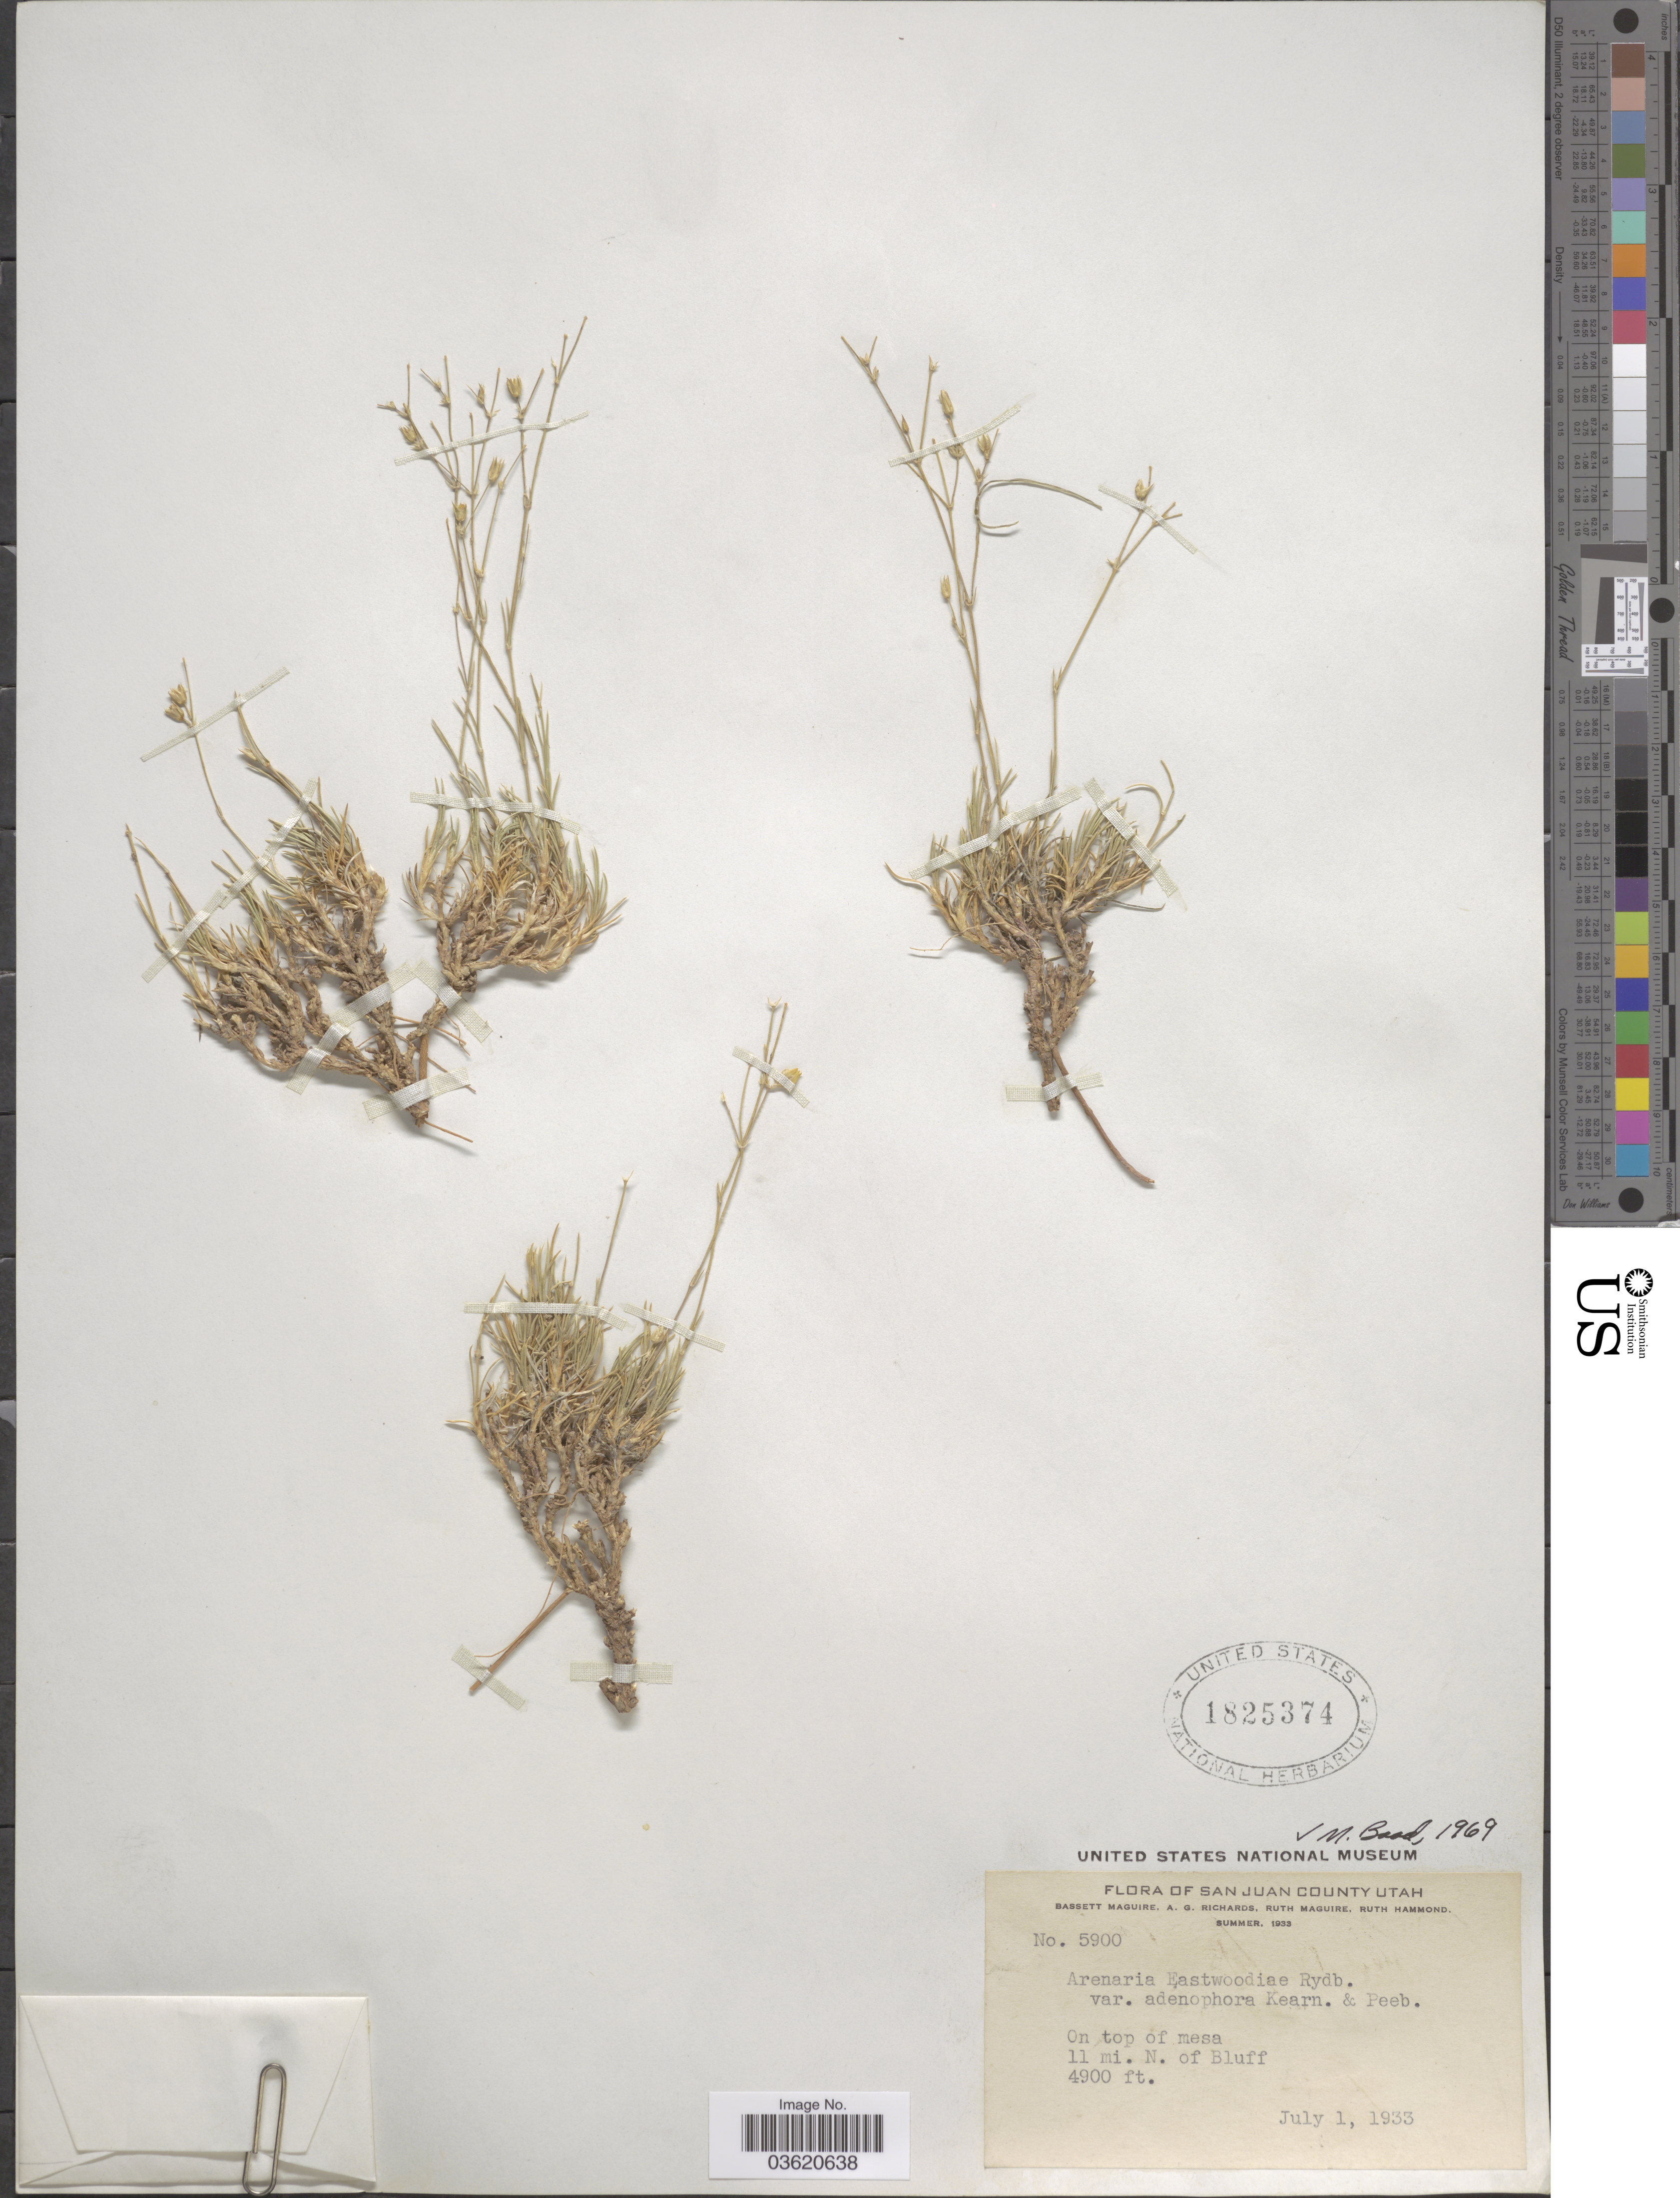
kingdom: Plantae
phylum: Tracheophyta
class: Magnoliopsida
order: Caryophyllales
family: Caryophyllaceae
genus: Eremogone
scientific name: Eremogone eastwoodiae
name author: (Rydb.) Ikonn.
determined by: Strong, Mark T., (BOT), Smithsonian Institution - National Museum of Natural History (UNITED STATES)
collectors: B. Maguire, A. Richards, R. R. Maguire & R. Hammond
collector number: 5900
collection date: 1933-07-01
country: United States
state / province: Utah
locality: San Juan County. On top of mesa. 11 mi. N. of Bluff.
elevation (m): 1494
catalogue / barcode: US 1825374